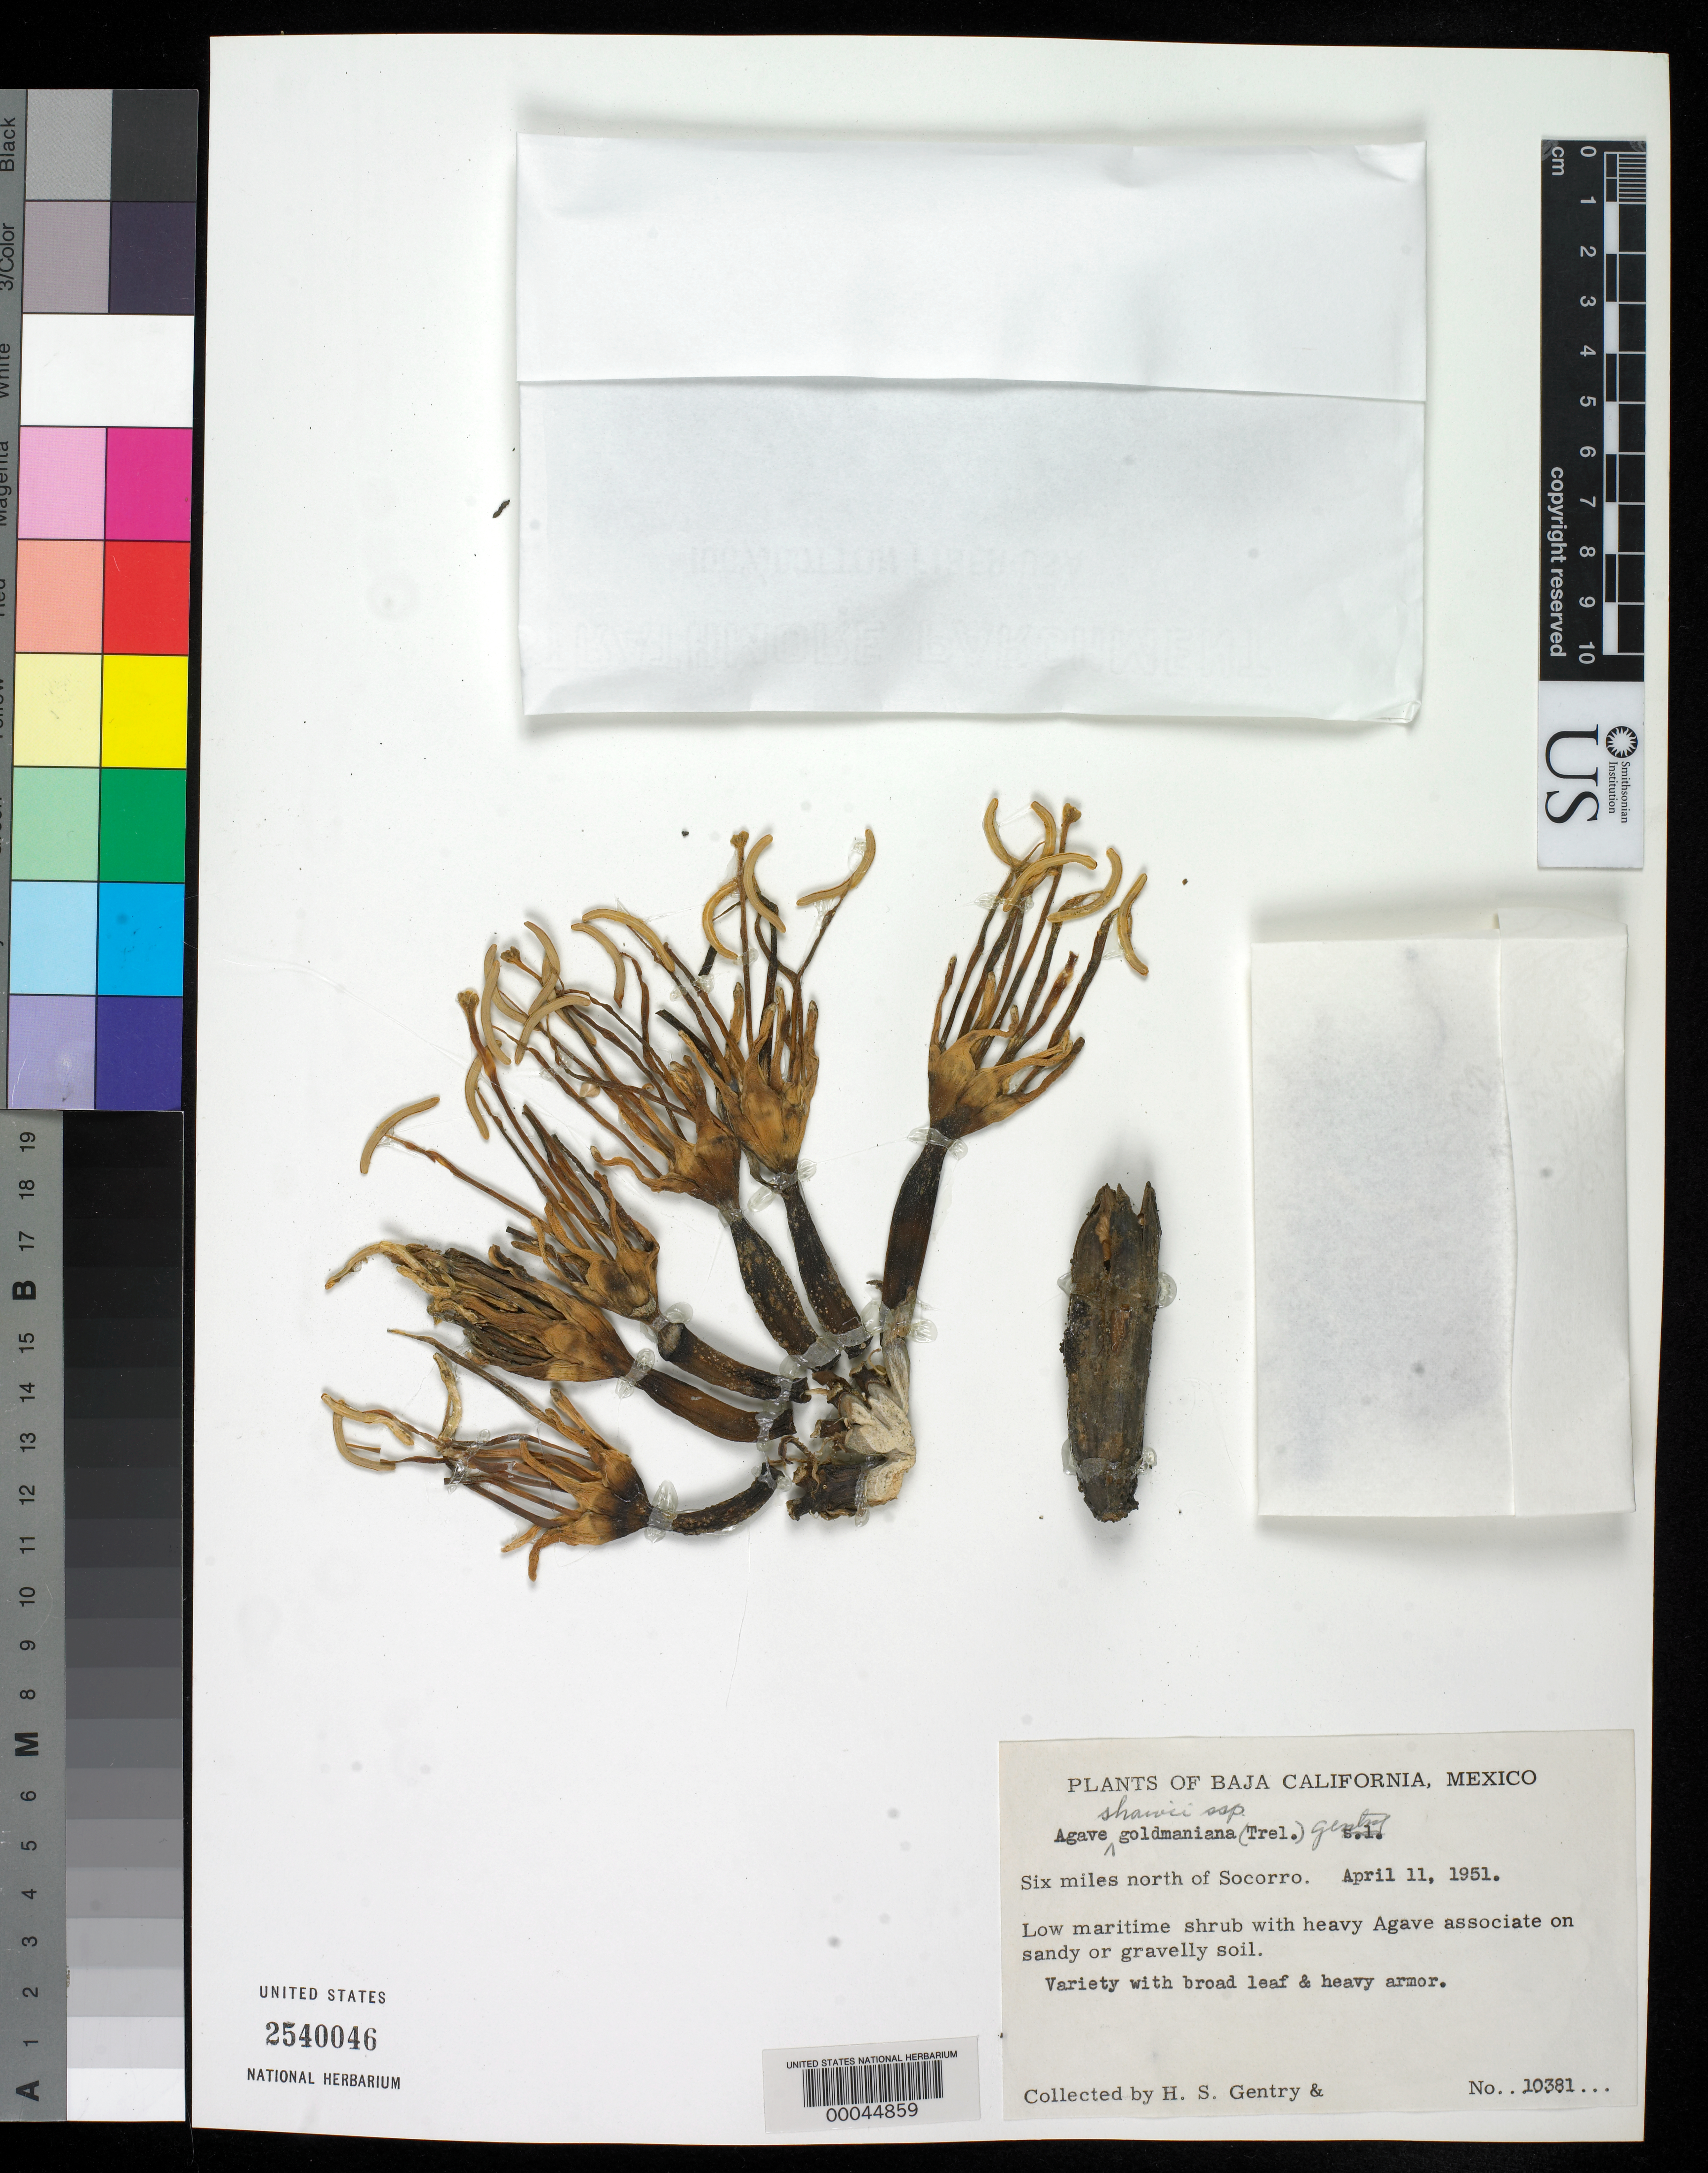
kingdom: Plantae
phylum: Tracheophyta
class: Liliopsida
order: Asparagales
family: Asparagaceae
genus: Agave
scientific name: Agave shawii subsp. goldmaniana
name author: (Trel.) Gentry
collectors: H. S. Gentry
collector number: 10382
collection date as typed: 11 Apr 1951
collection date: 1951-04-11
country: Mexico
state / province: Baja California Norte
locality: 6 mi N of Socorro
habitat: Low maritime shrub w/heavy a. assoc.on sandy or gravelly soil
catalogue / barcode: US 2540046